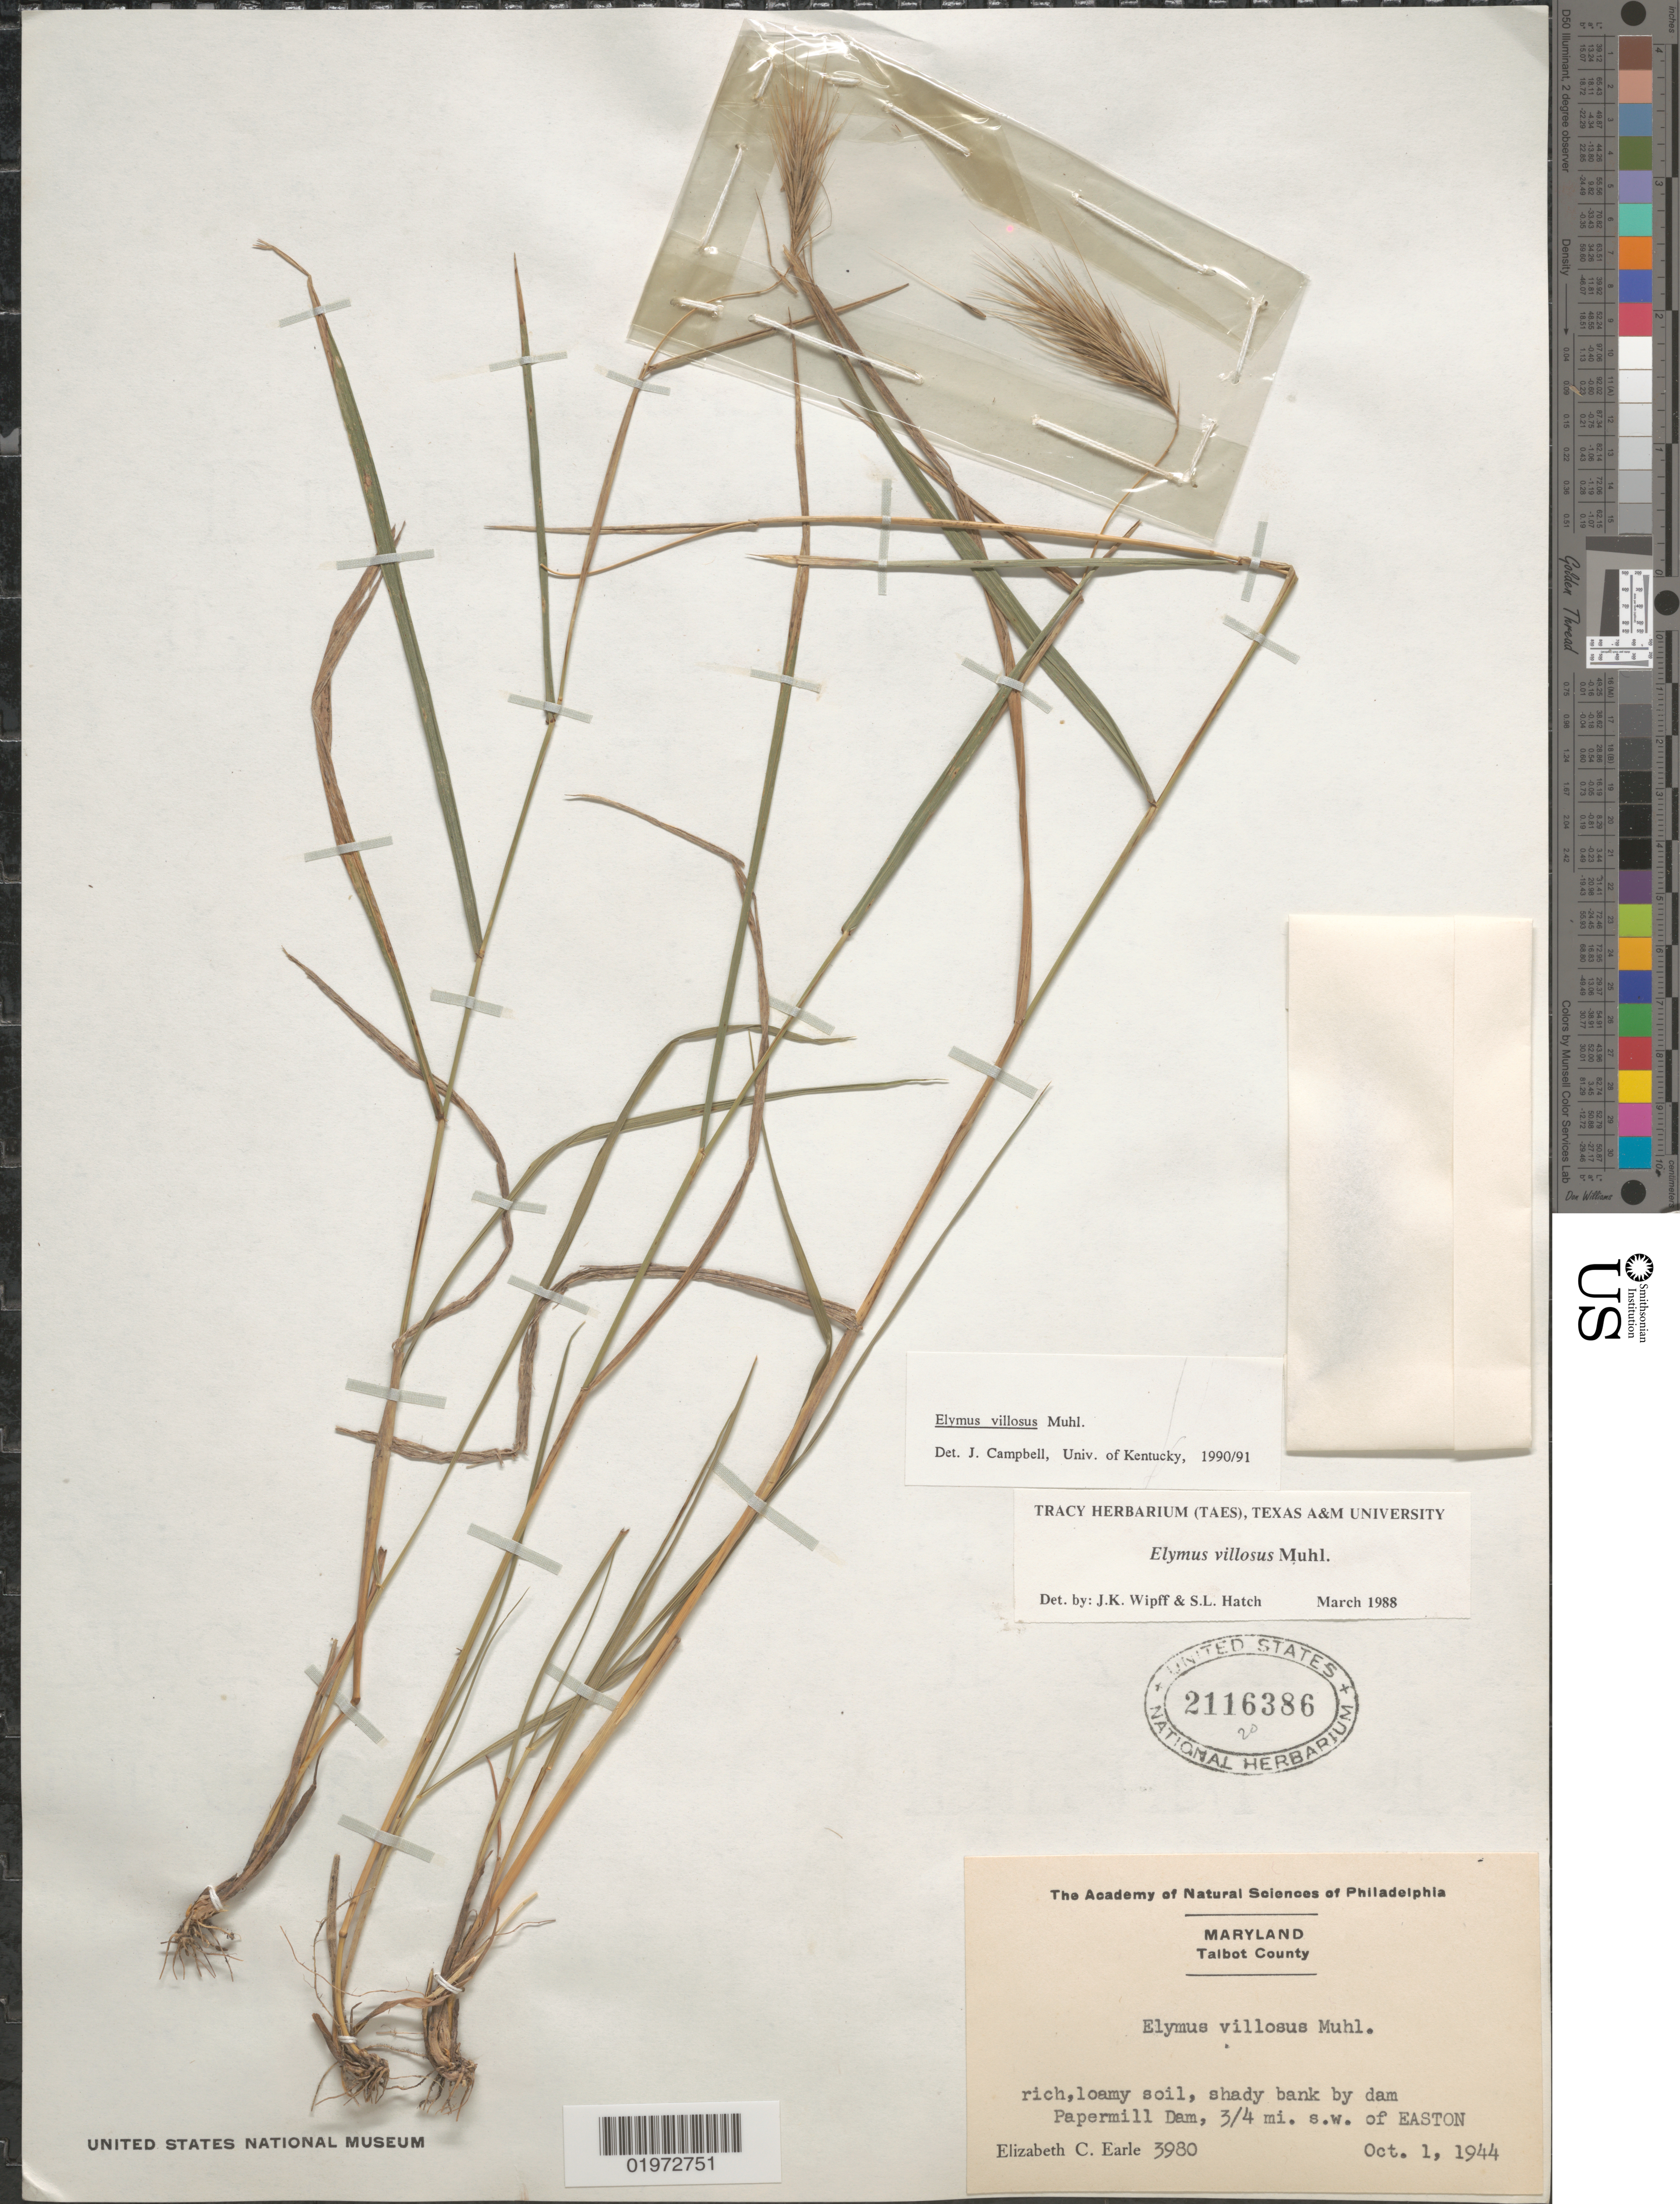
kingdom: Plantae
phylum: Tracheophyta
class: Liliopsida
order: Poales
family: Poaceae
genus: Elymus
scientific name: Elymus villosus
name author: Muhl. ex Willd.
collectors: E. C. Earle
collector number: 3980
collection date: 1944-10-01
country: United States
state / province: Maryland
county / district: Talbot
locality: Talbot County. Rich, loamy soil, shady bank by dam Papermill Dam, 3/4 mi. s.w. of Easton.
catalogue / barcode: US 2116386